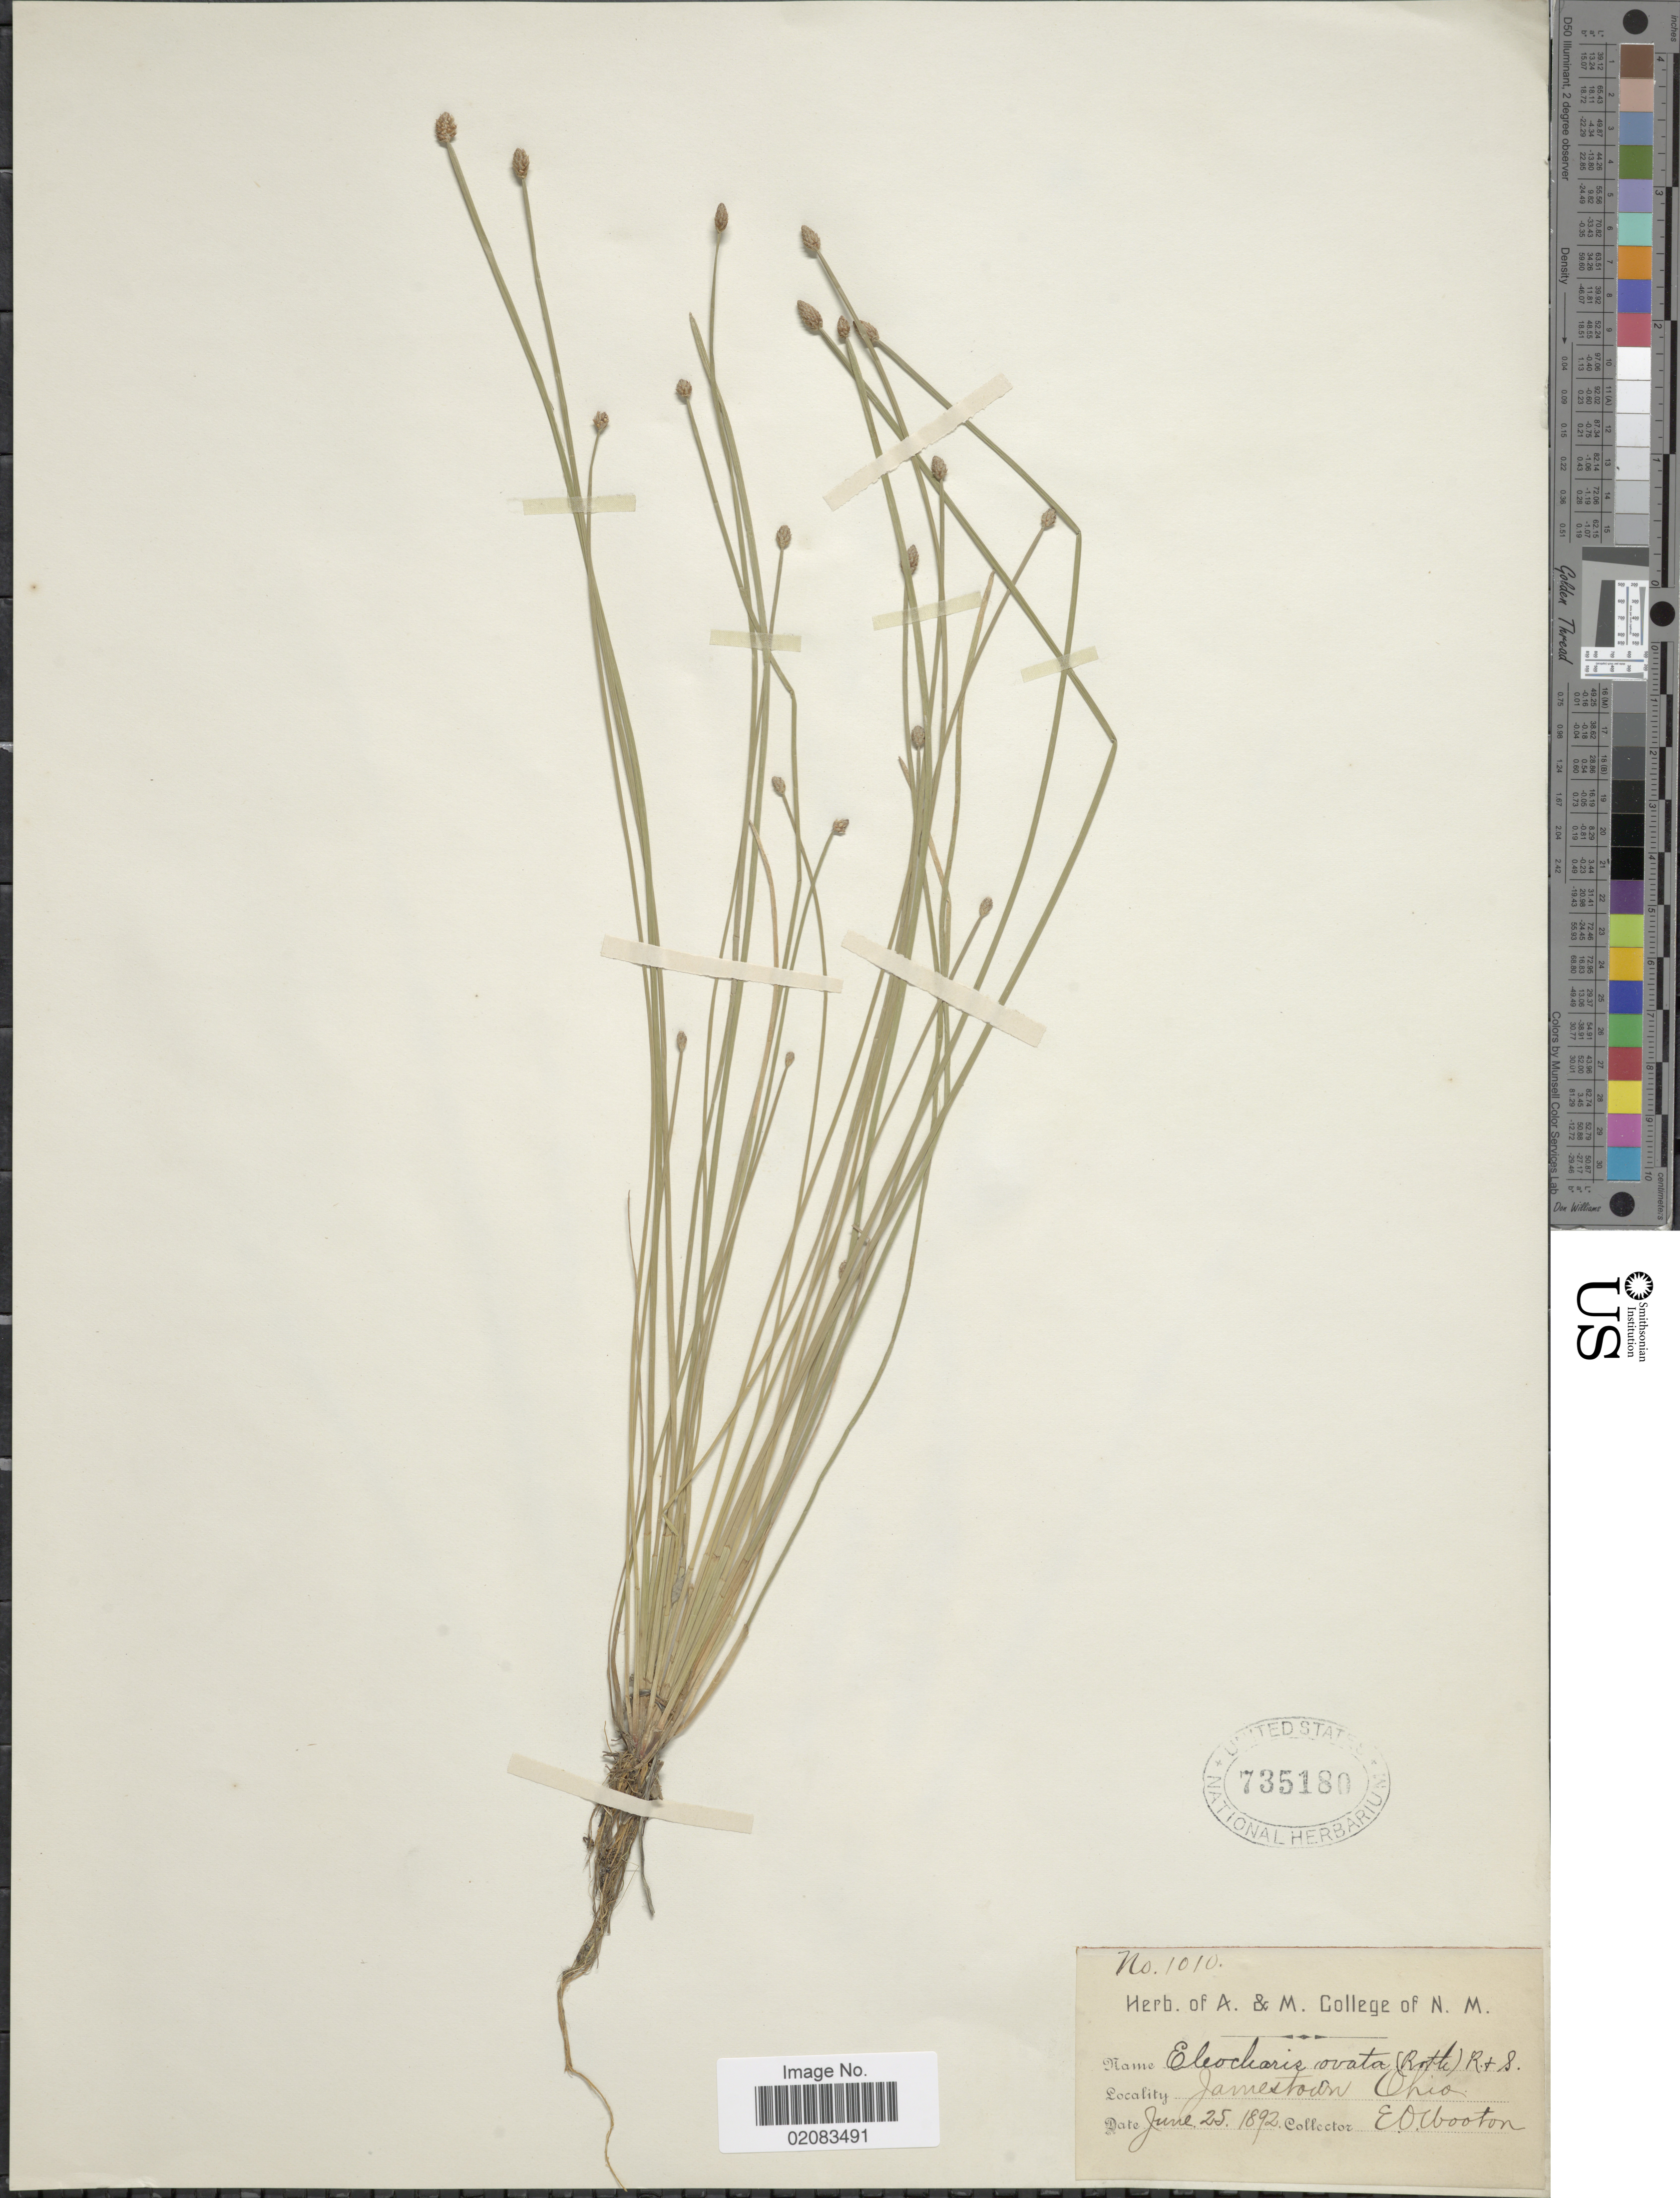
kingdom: Plantae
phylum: Tracheophyta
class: Liliopsida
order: Poales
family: Cyperaceae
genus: Eleocharis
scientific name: Eleocharis obtusa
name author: (Willd.) Schult.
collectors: E. O. Wooton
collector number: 1010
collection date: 1892-06-25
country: United States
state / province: Ohio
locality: Jamestown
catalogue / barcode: US 735180